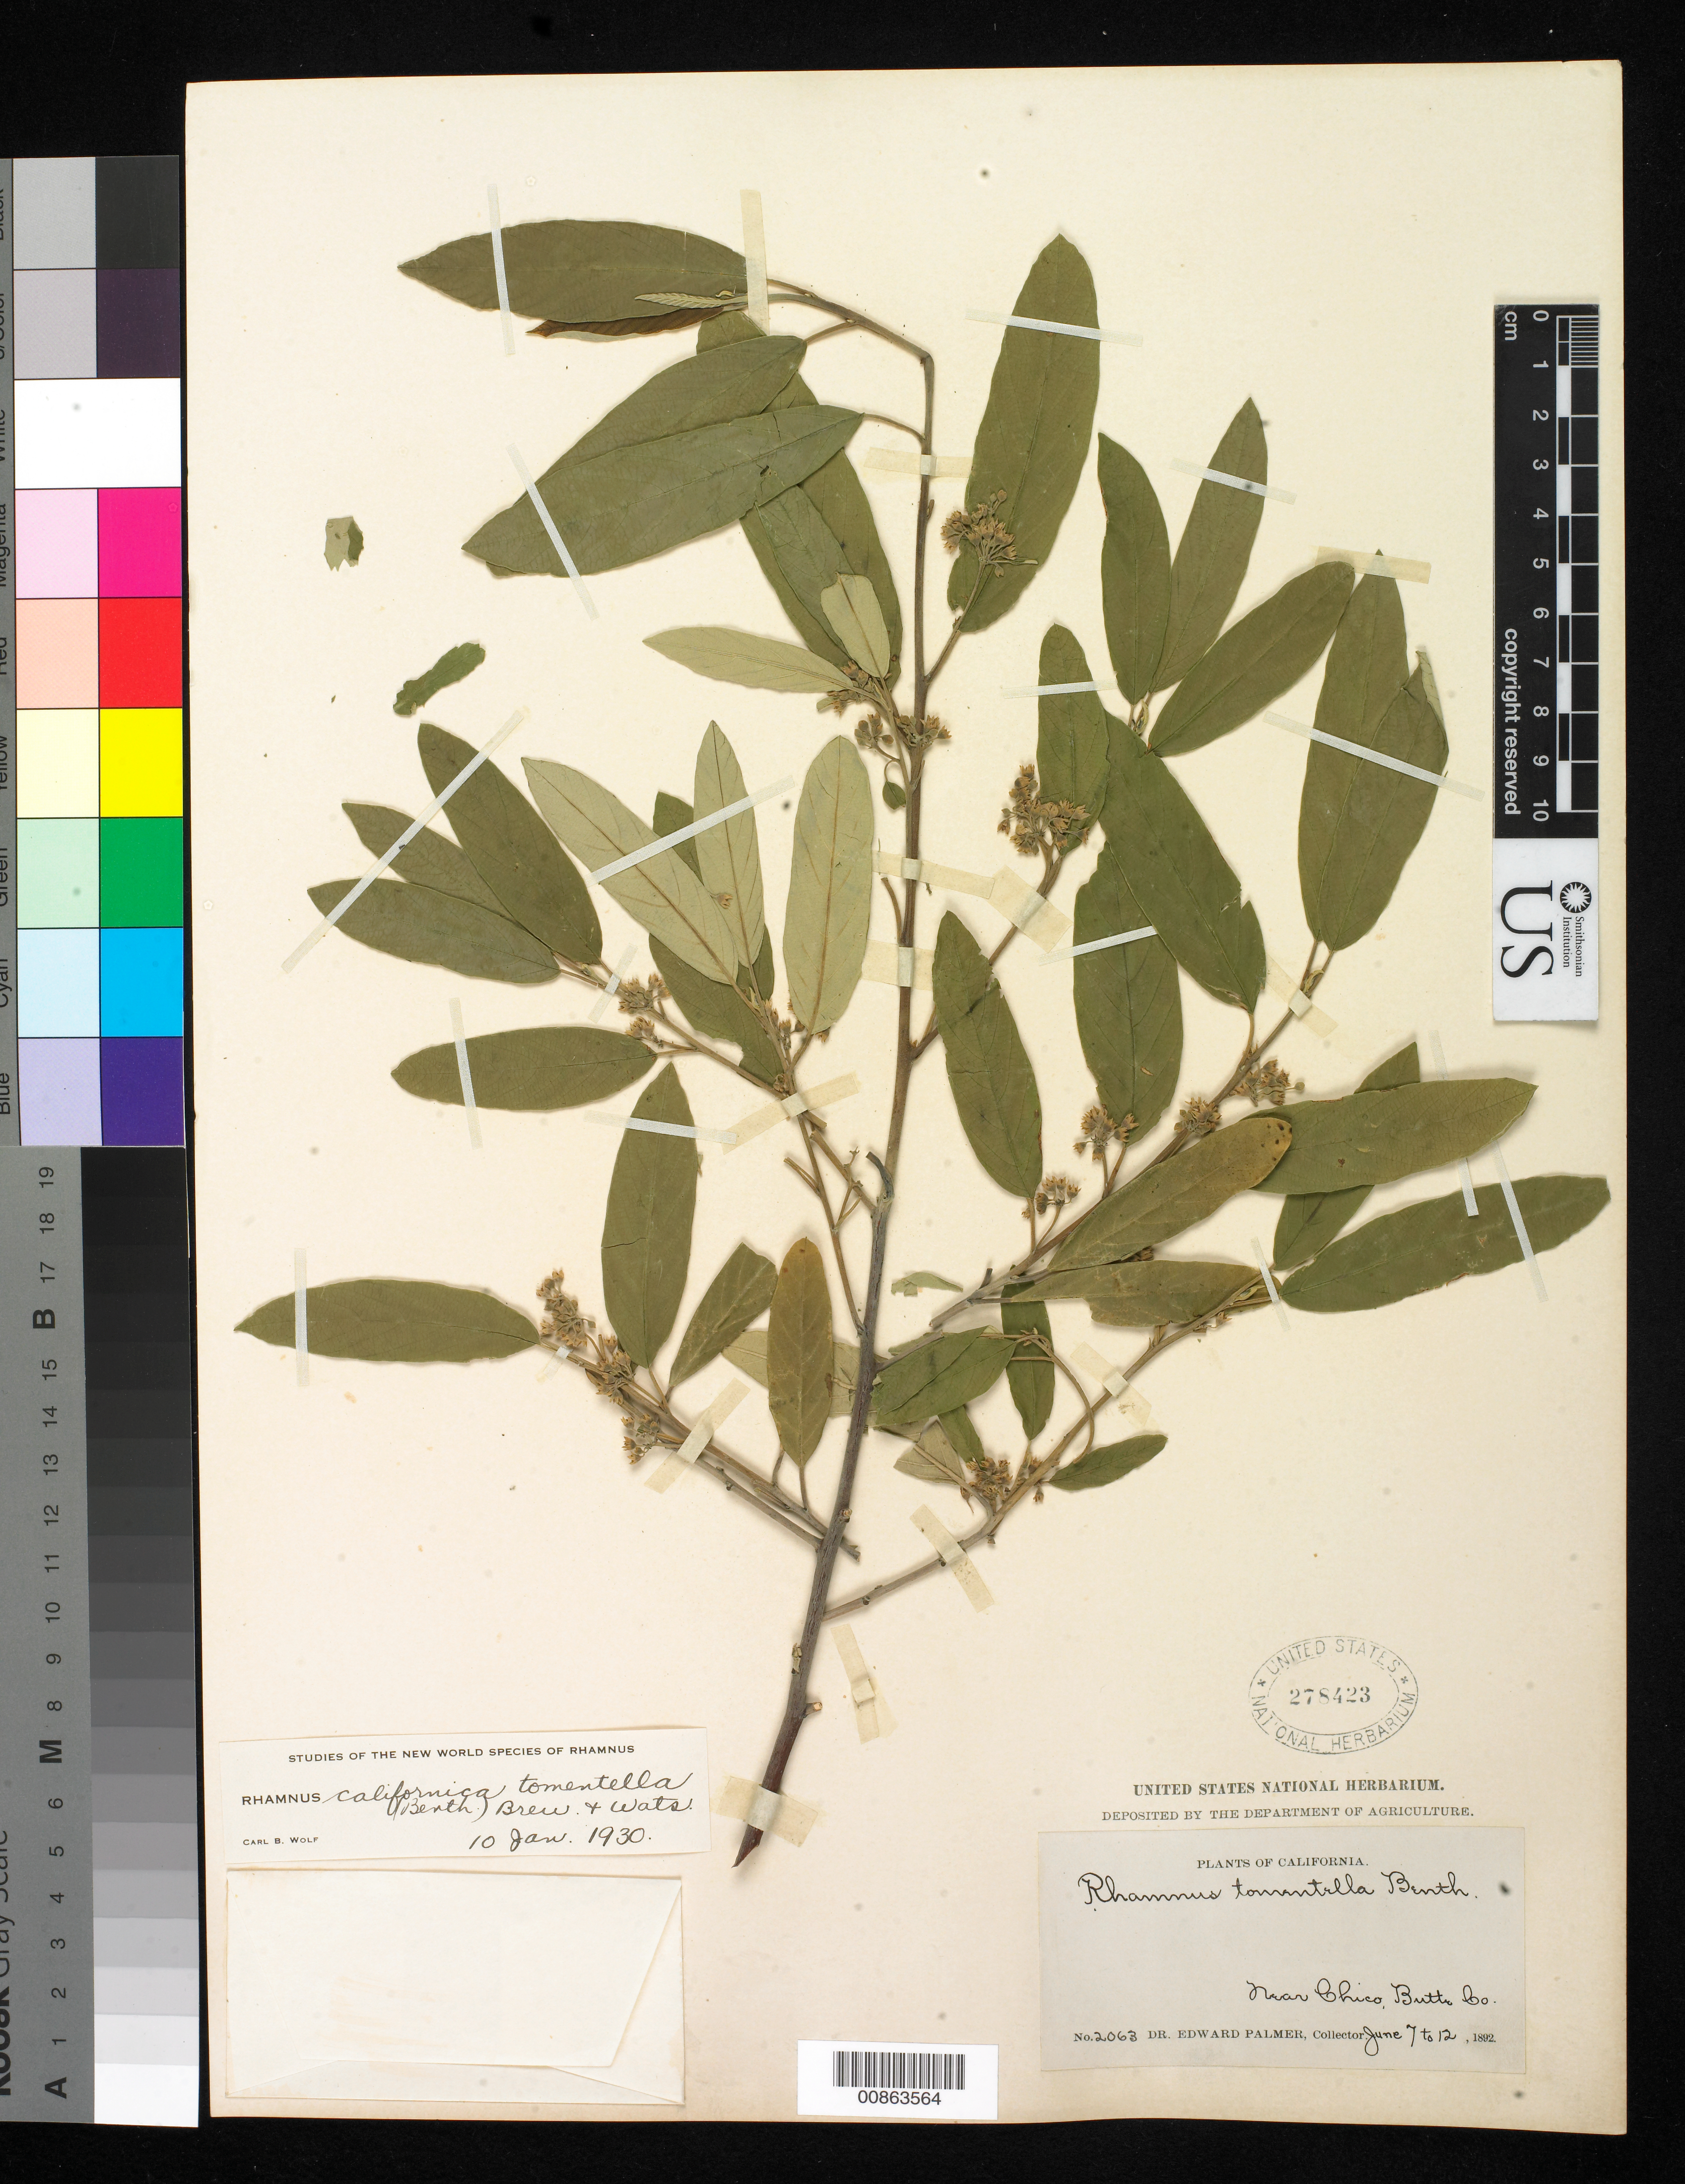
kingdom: Plantae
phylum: Tracheophyta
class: Magnoliopsida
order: Rosales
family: Rhamnaceae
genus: Frangula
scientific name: Frangula californica subsp. tomentella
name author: (Benth.) Kartesz & Gandhi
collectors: E. Palmer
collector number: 2063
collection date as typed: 07 Jun 1892 to 12 Jun 1892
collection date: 1892-06-07/1892-06-12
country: United States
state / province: California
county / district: Butte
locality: Near Chico, Butte County, California.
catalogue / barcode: US 278423